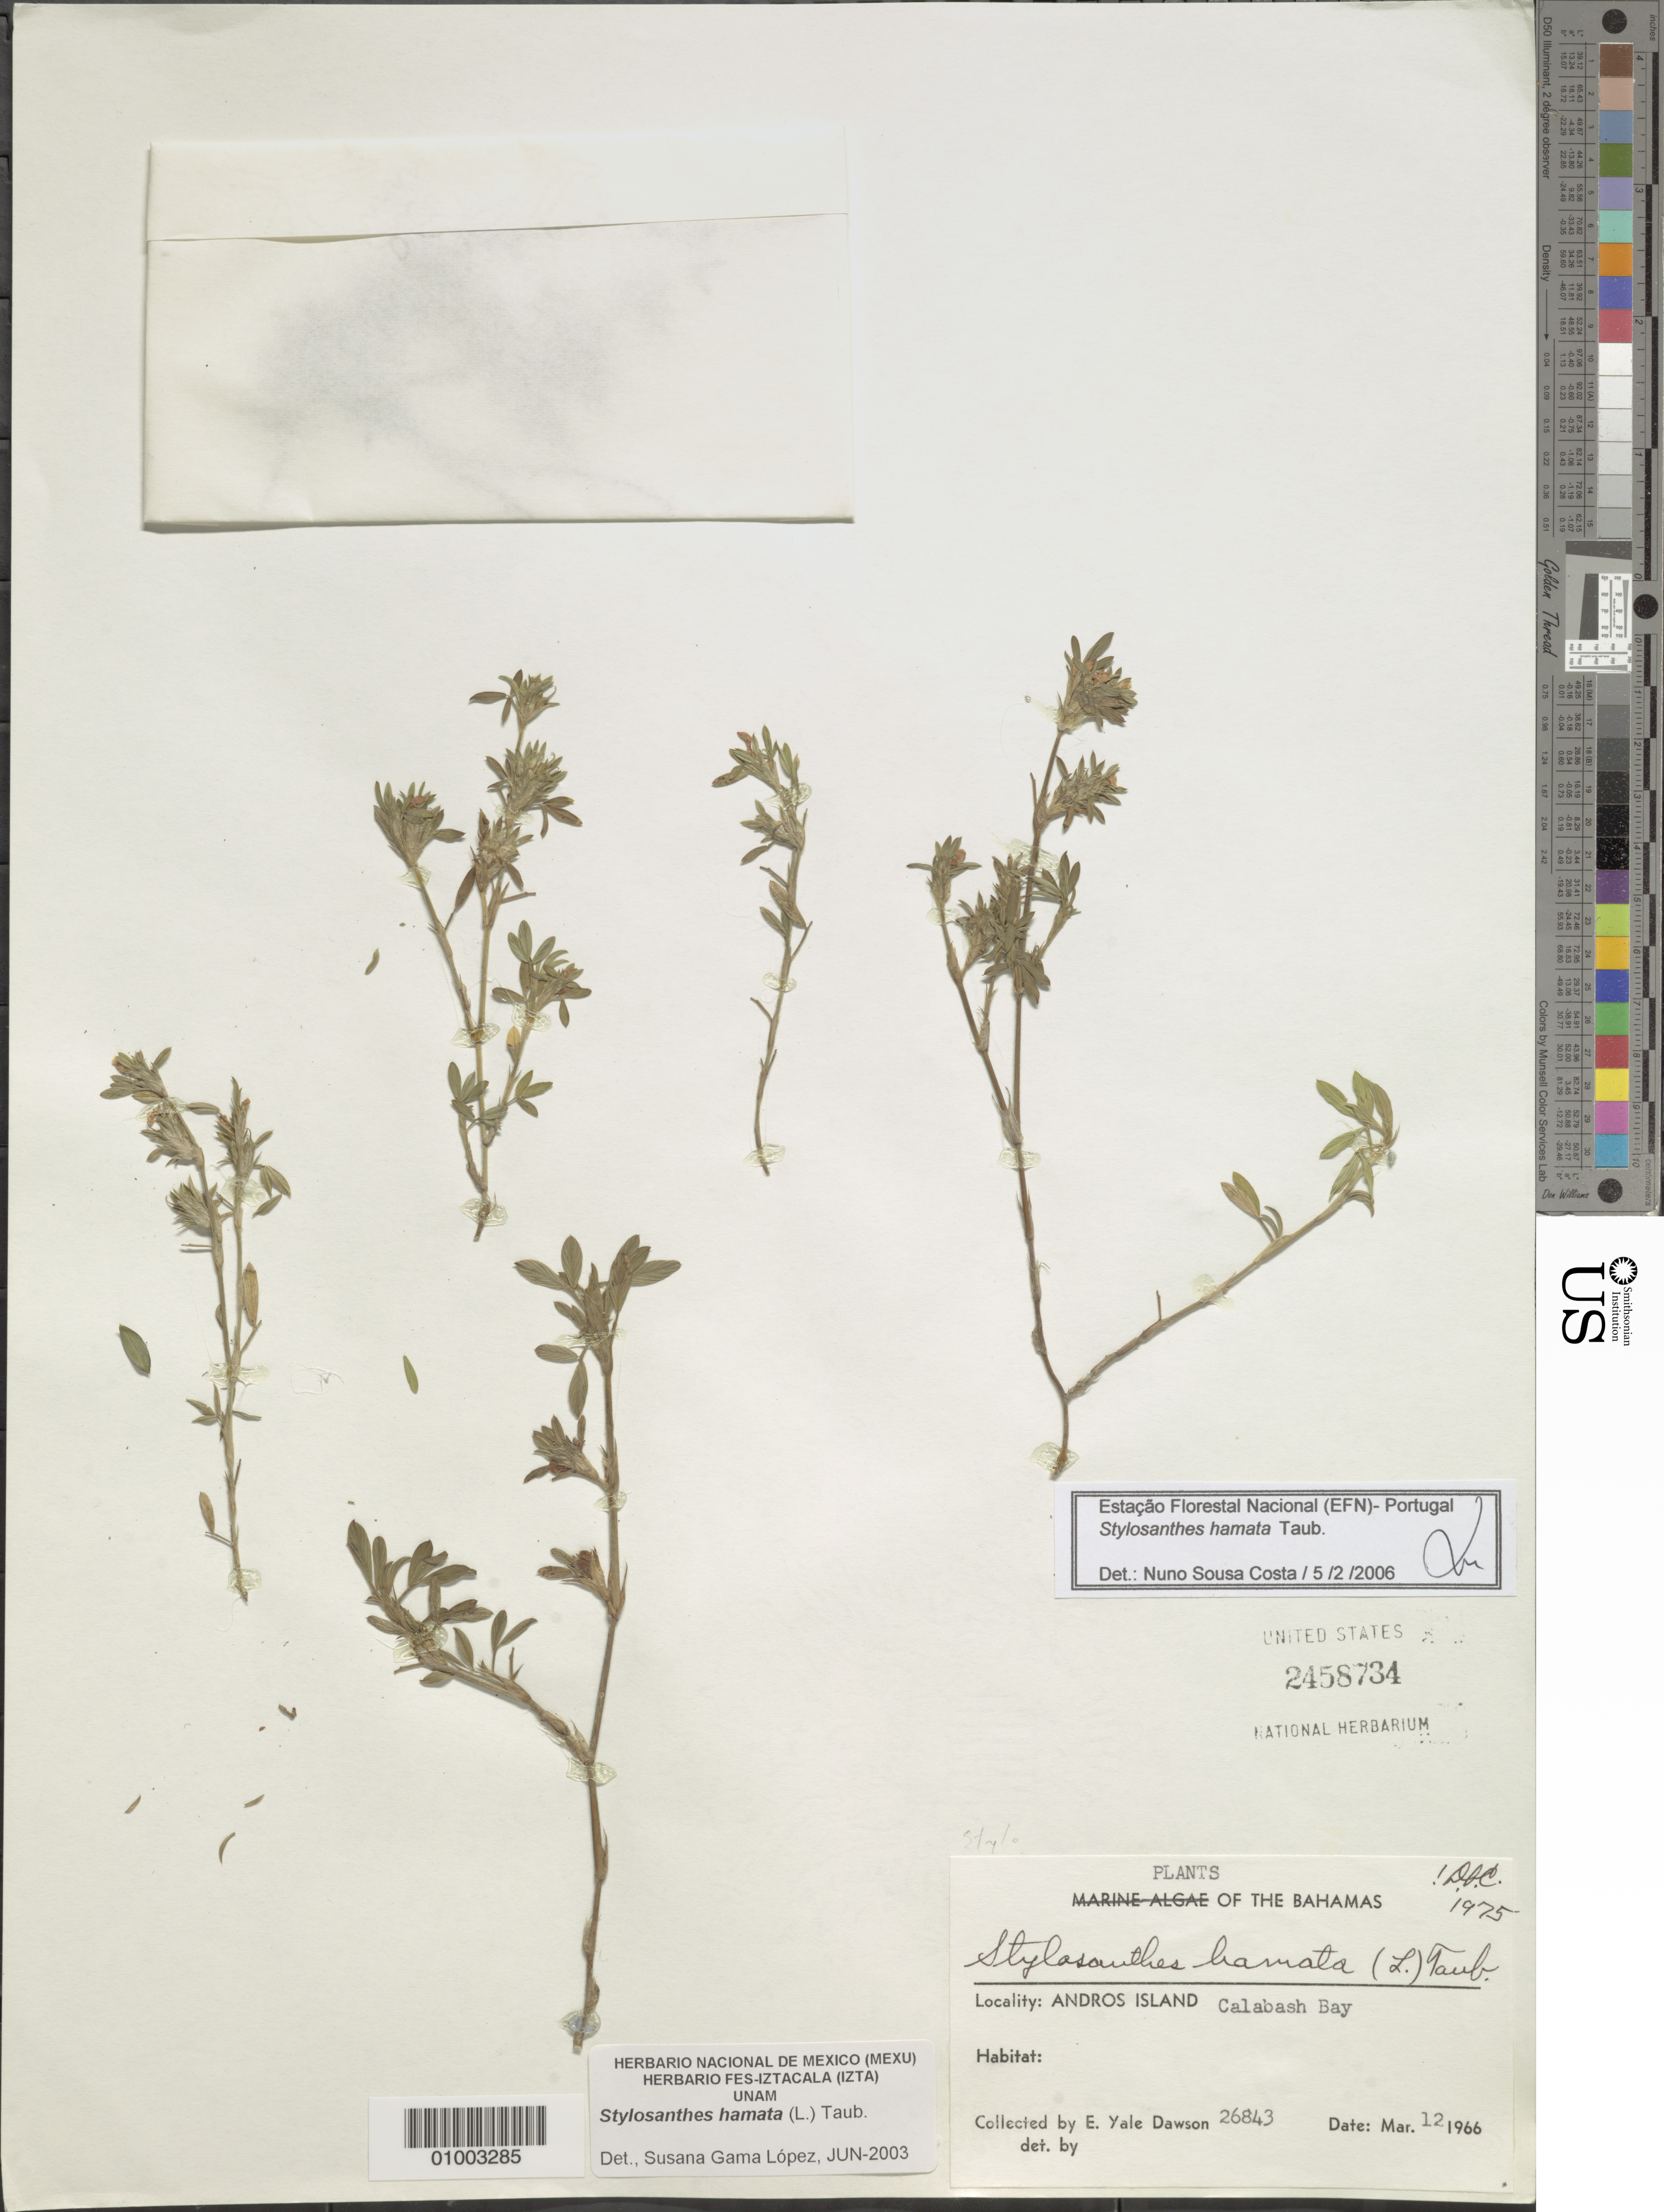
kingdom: Plantae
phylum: Tracheophyta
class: Magnoliopsida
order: Fabales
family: Fabaceae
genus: Stylosanthes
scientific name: Stylosanthes hamata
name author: (L.) Taub.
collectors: E. Y. Dawson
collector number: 26843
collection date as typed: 12 Mar 1966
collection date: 1966-03-12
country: Bahamas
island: Andros I.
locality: Calabash Bay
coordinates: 0 N, 0 E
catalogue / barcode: US 2458734